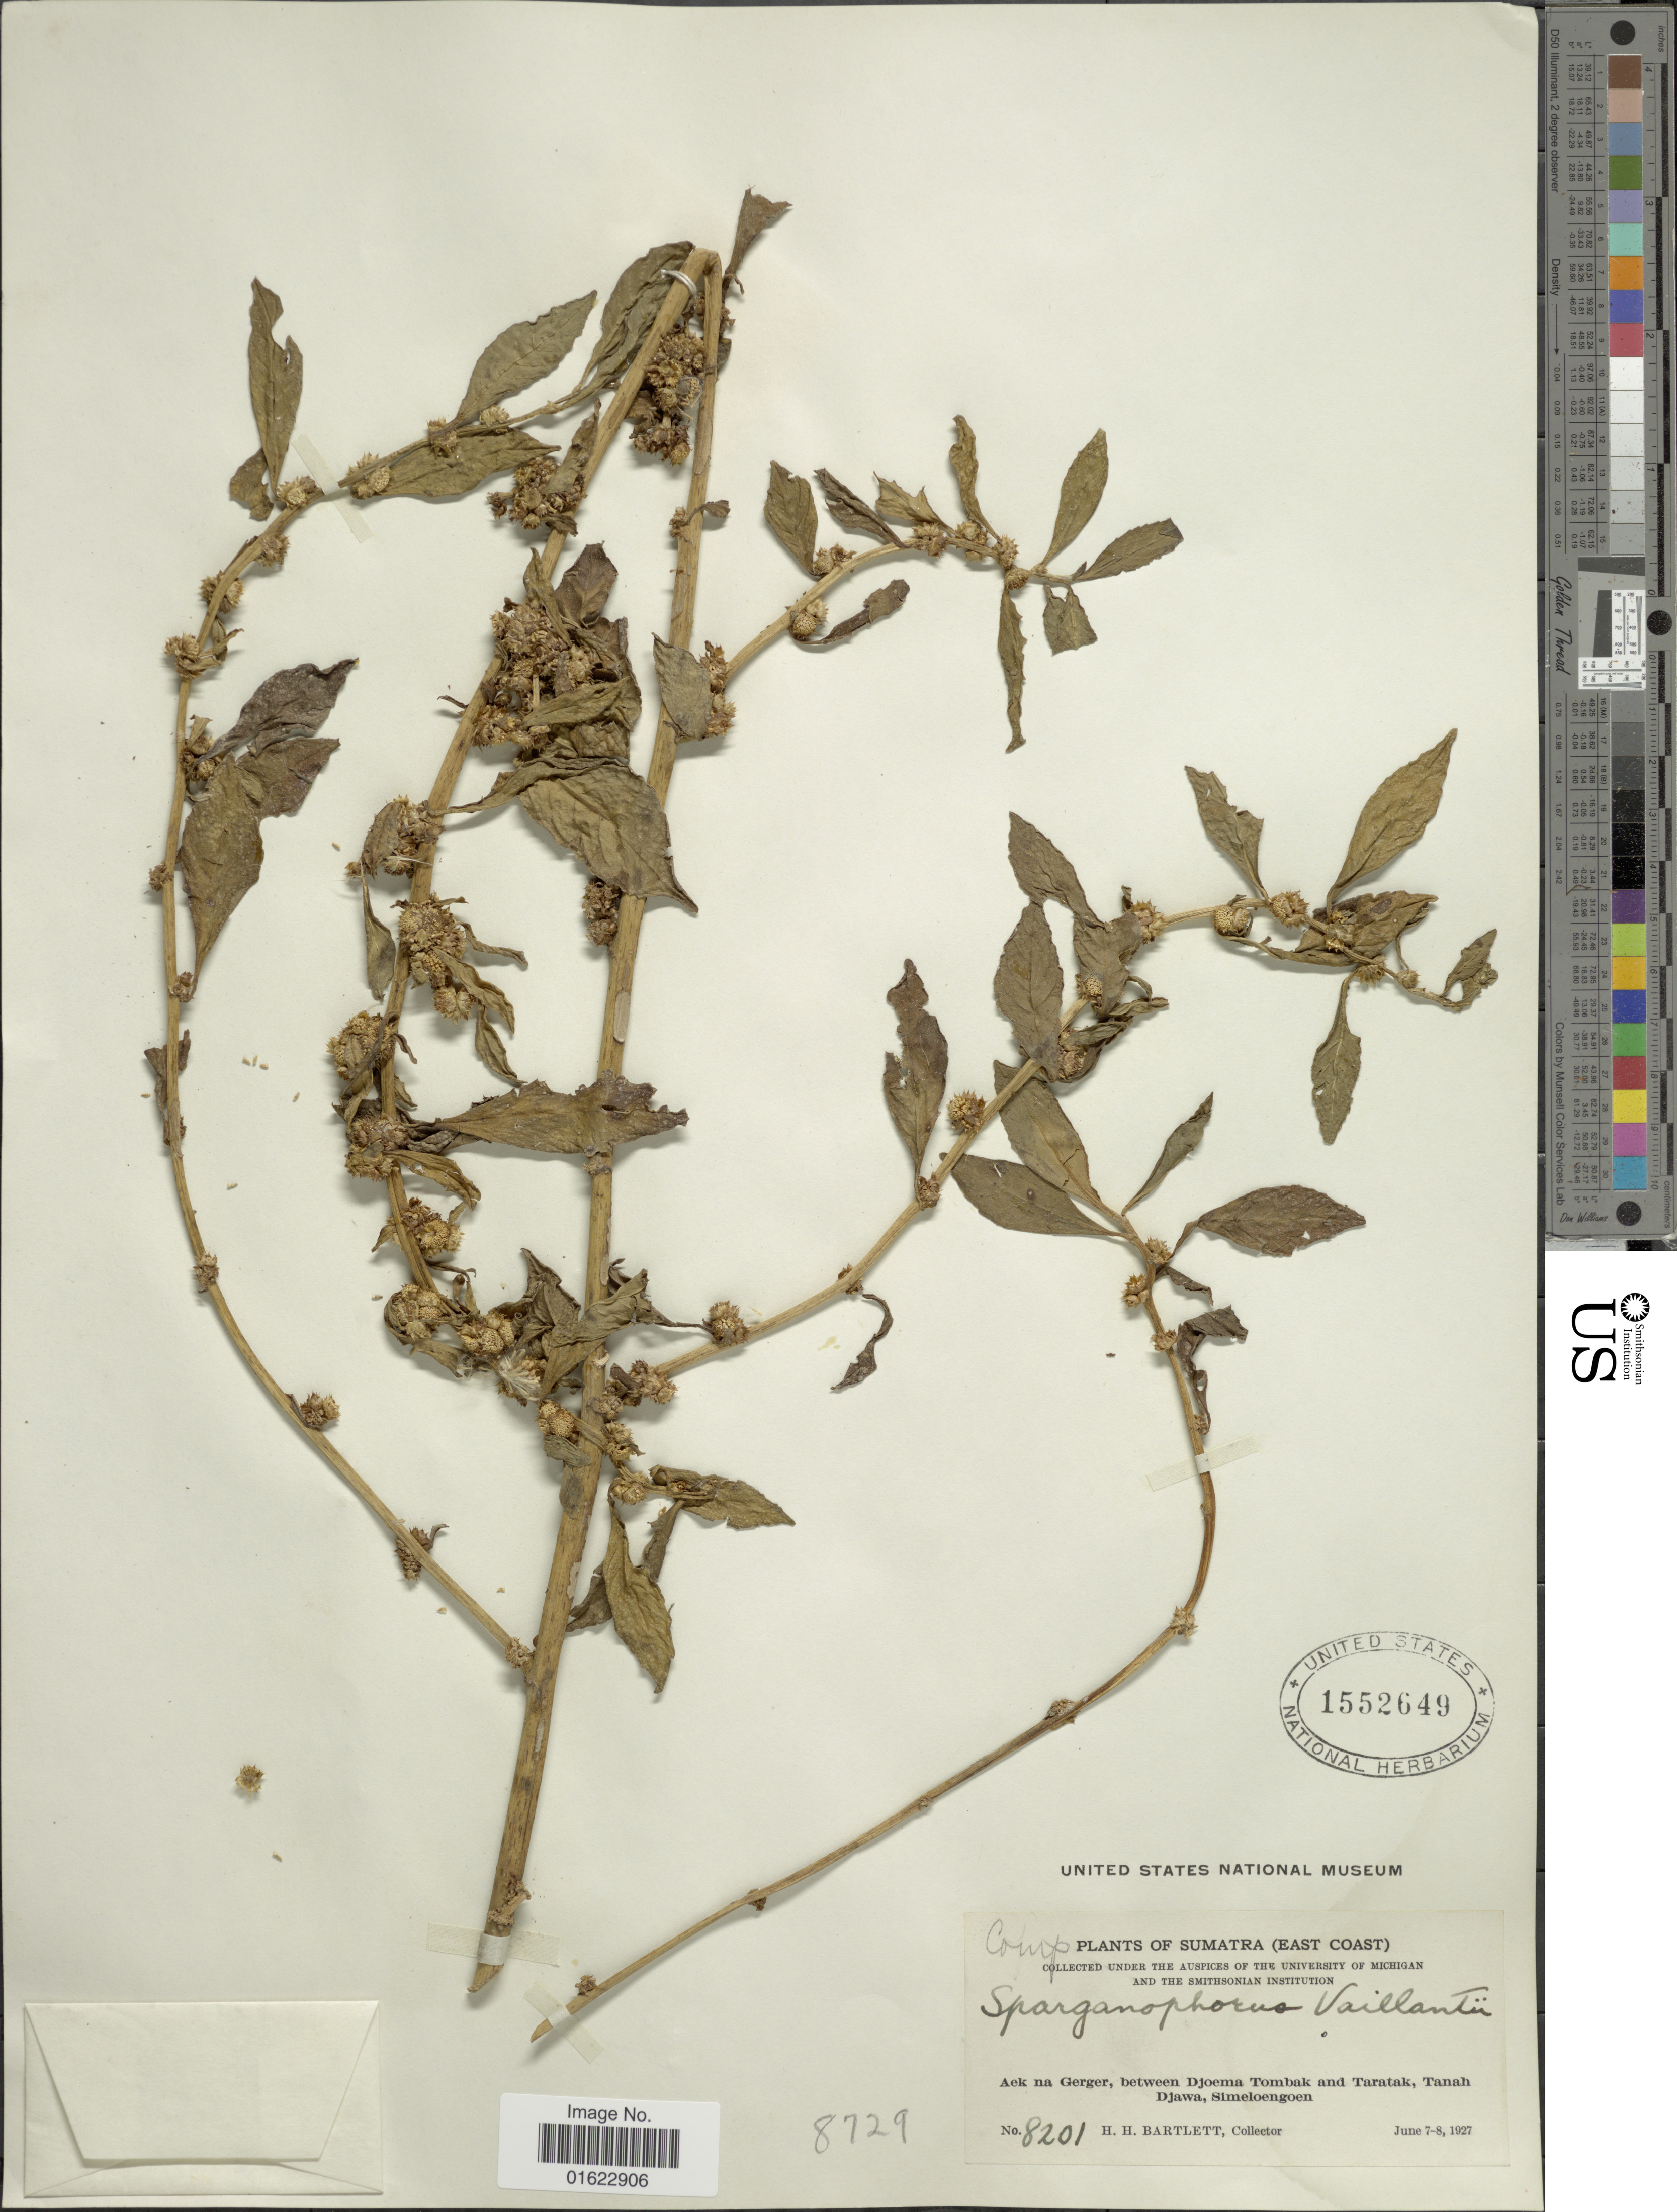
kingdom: Plantae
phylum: Tracheophyta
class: Magnoliopsida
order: Asterales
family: Asteraceae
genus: Struchium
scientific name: Struchium sparganophorum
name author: (L.) Kuntze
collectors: H. H. Bartlett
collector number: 8201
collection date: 1927-06-07/1927-06-08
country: Indonesia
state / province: Sumatra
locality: Sumatra (East Coast), Aek na Gerger, between Djoema Tombak and Taratak, Tanah, Djawa, Simeloengoen.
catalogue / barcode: US 1552649